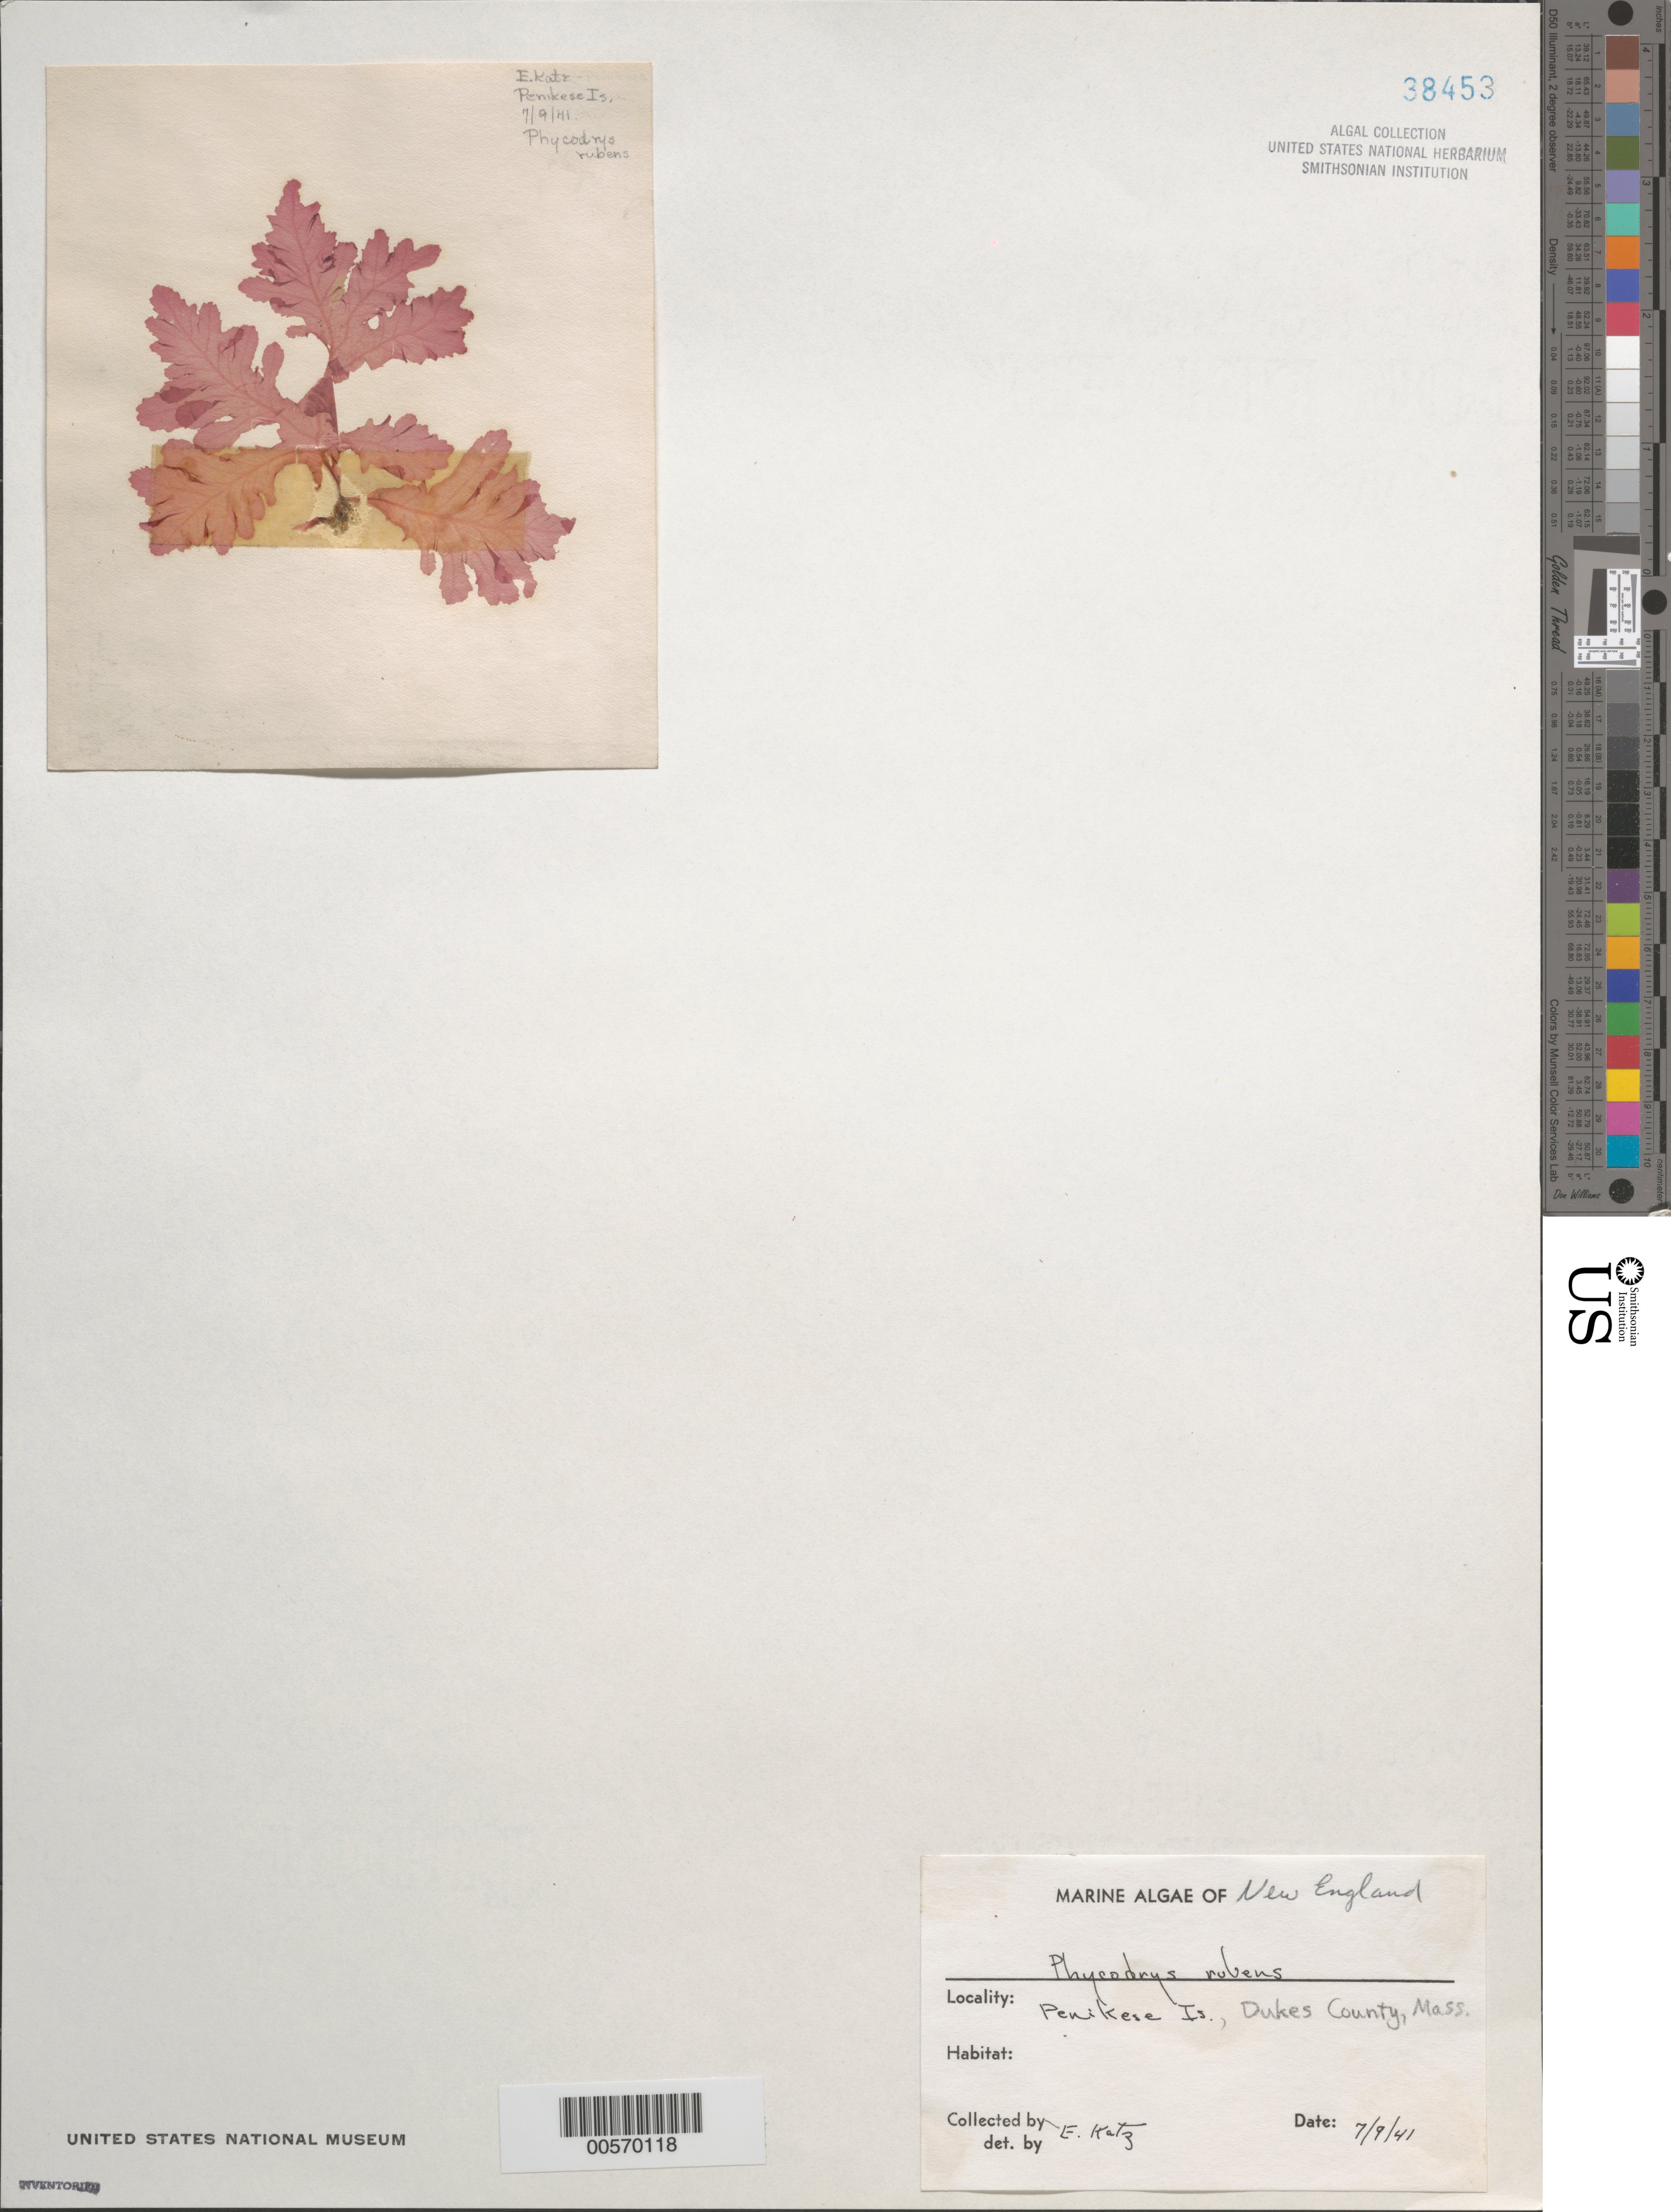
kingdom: Plantae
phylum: Rhodophyta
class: Florideophyceae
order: Ceramiales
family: Delesseriaceae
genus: Phycodrys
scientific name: Phycodrys rubens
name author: (L.) Batters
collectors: E. Katz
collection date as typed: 09 Jul 1941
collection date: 1941-07-09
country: United States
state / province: Massachusetts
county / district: Dukes County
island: Penikese Island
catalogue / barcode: US 38453